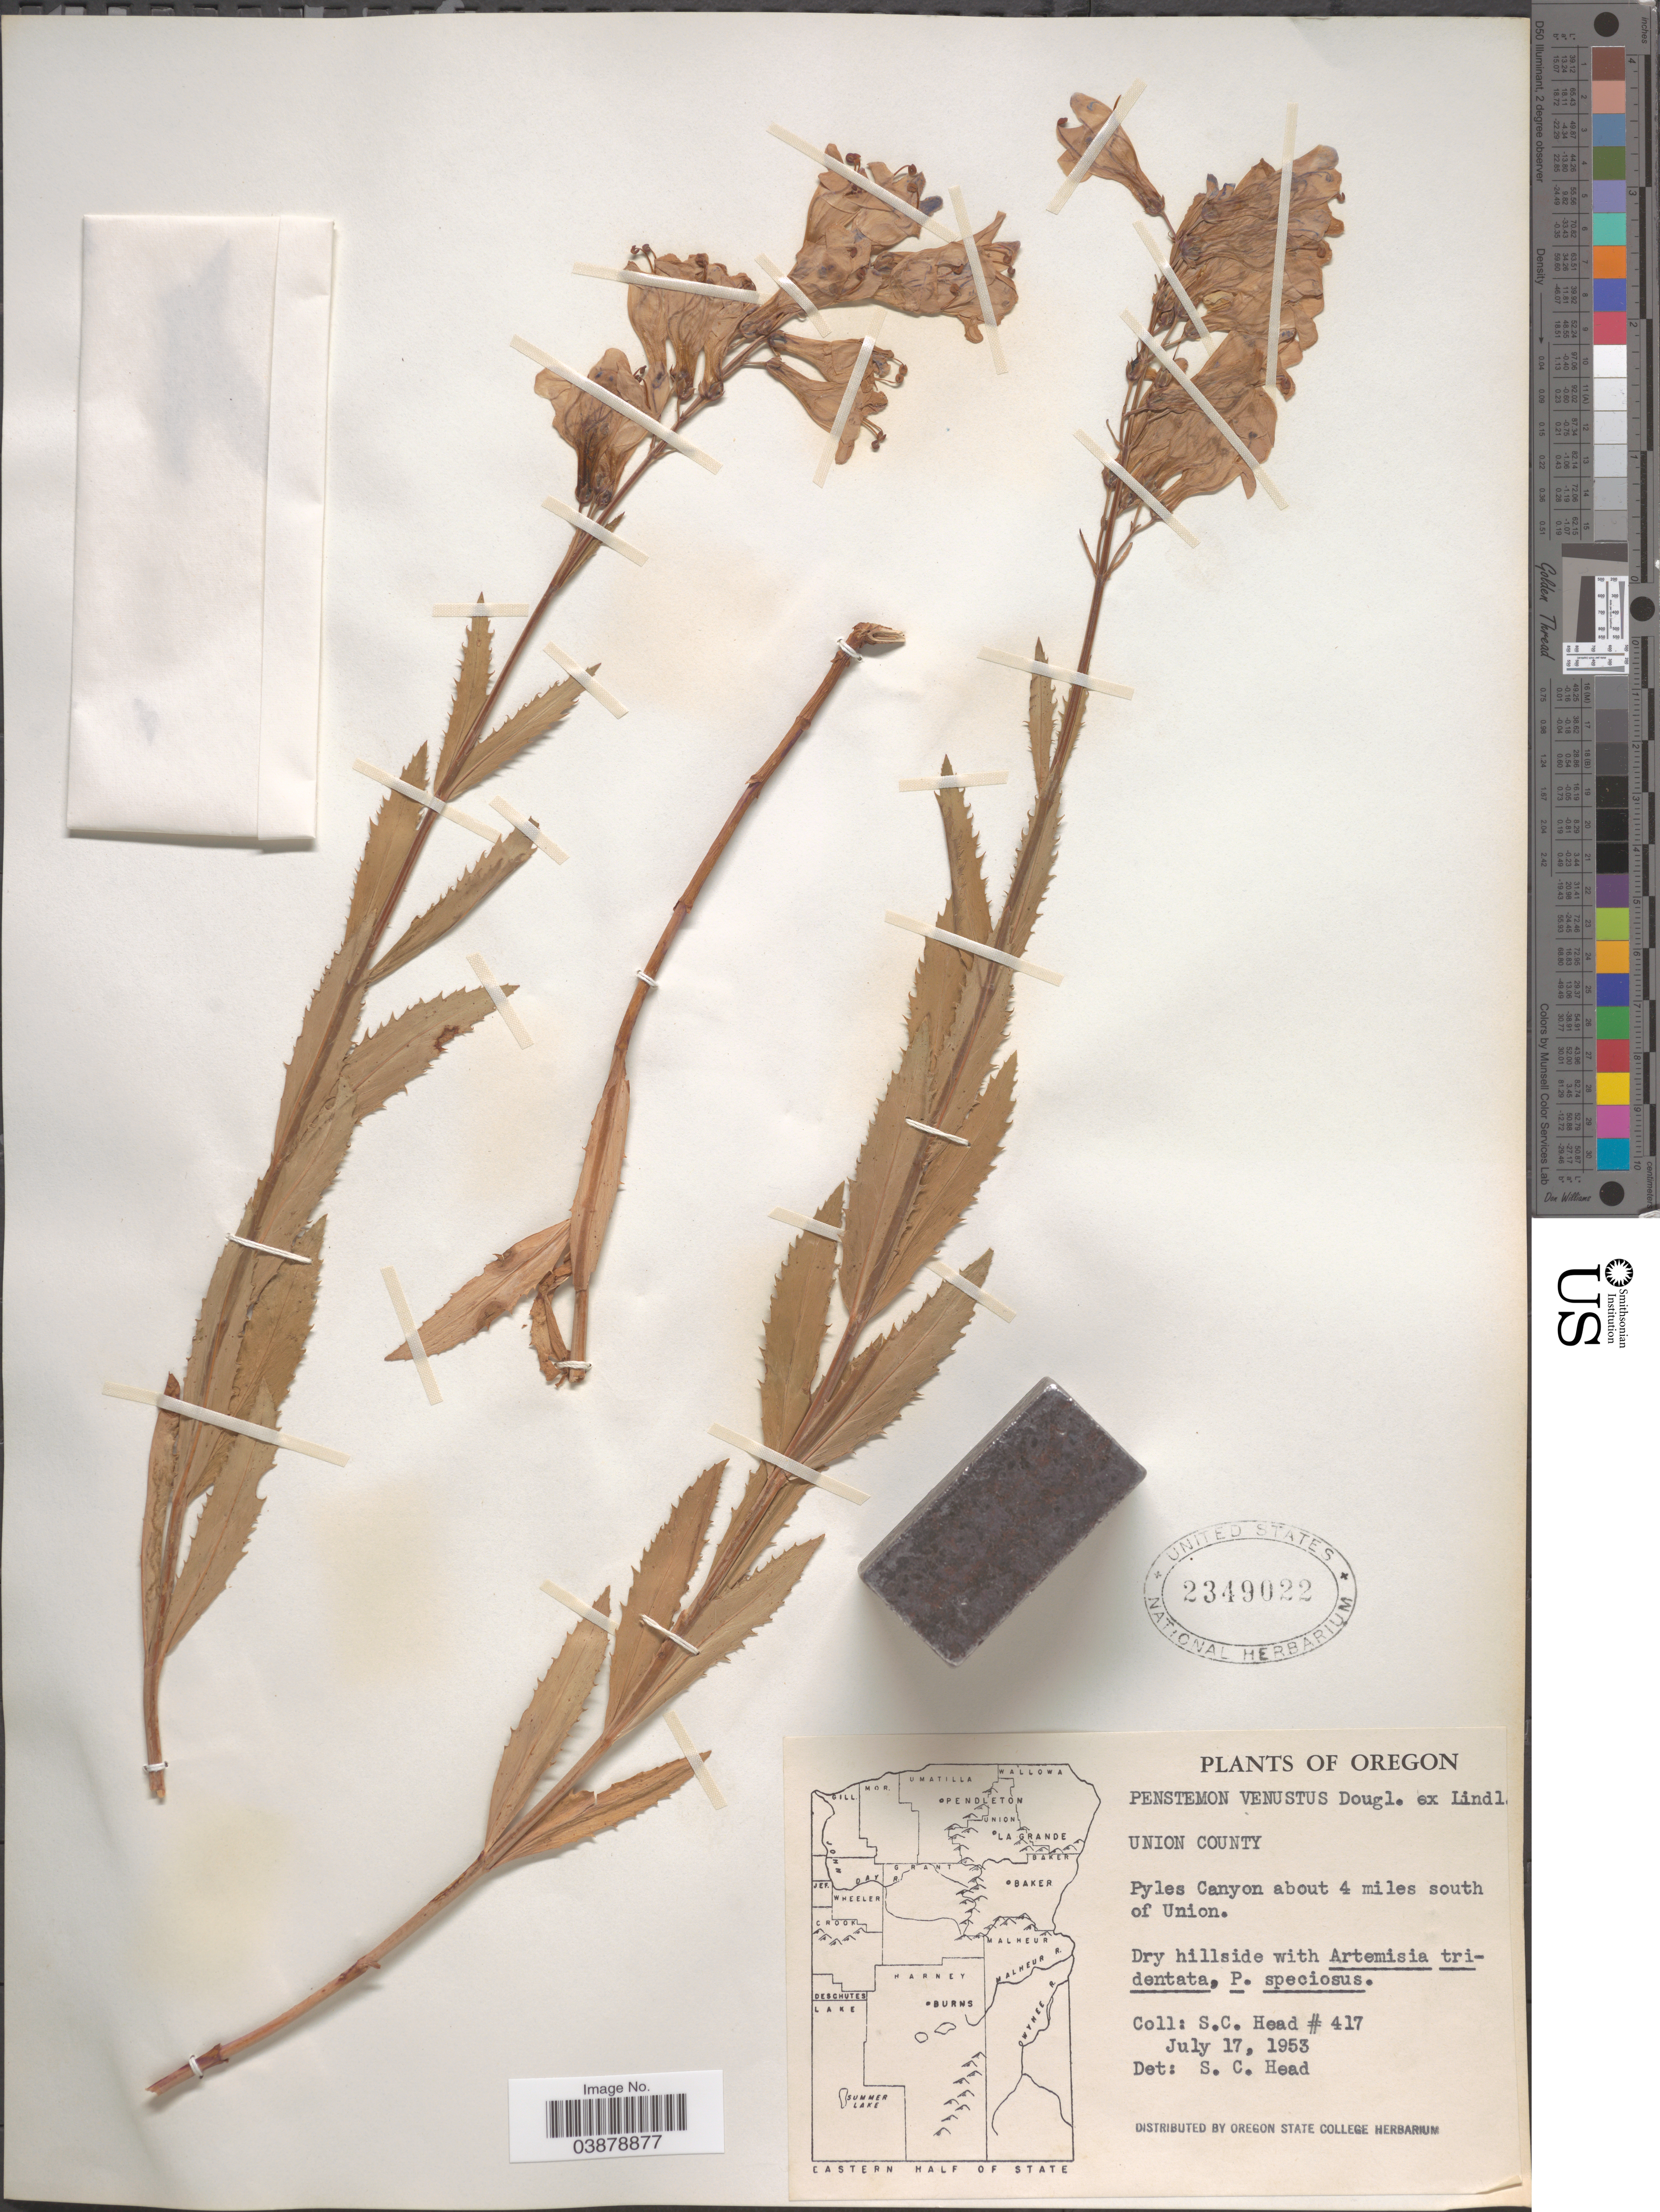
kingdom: Plantae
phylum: Tracheophyta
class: Magnoliopsida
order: Lamiales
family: Plantaginaceae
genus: Penstemon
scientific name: Penstemon venustus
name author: Douglas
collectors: S. Head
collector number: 417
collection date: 1953-07-17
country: United States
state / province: Oregon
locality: Union County. Pyles Canyon about 4 miles south of Union.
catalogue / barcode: US 2349022